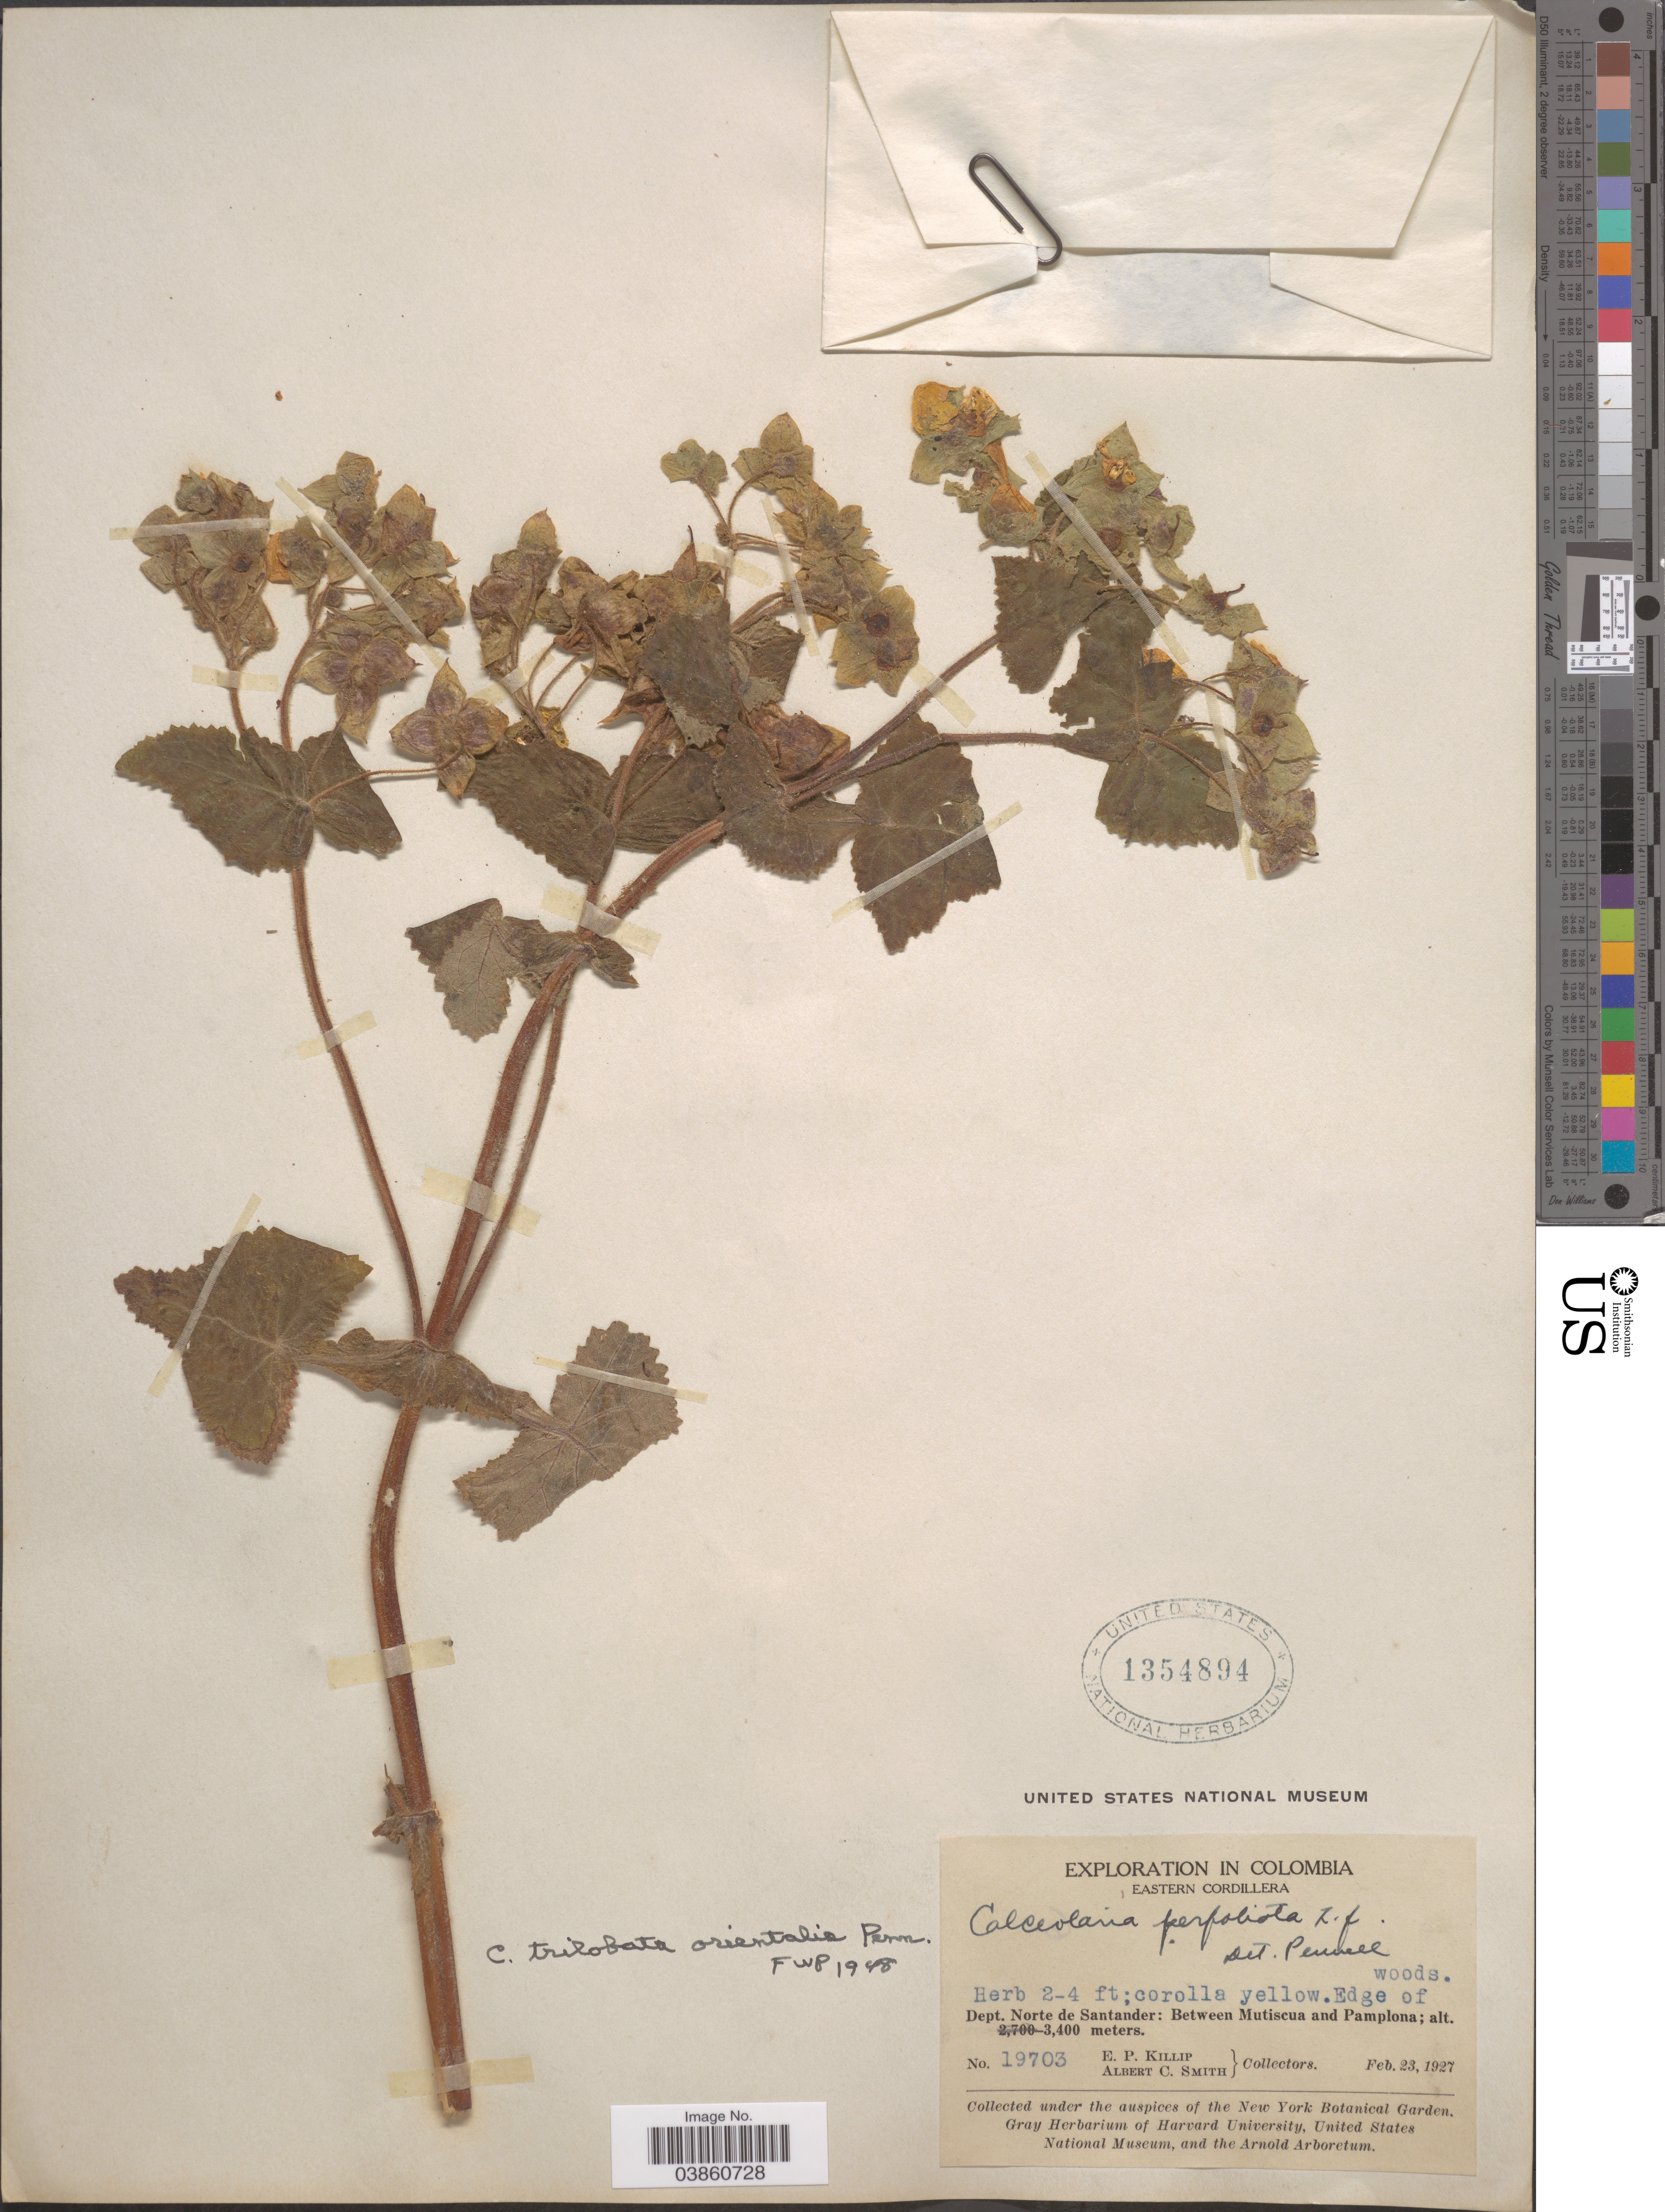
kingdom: Plantae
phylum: Tracheophyta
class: Magnoliopsida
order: Lamiales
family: Calceolariaceae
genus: Calceolaria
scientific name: Calceolaria trilobata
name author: Hemsl.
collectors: E. P. Killip & A. C. Smith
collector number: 19703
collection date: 1927-02-23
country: Colombia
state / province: Norte de Santander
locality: Eastern Cordillera. Dept. Norte de Santander: Between Mutiscua and Pamplona.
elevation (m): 3400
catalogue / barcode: US 1354894